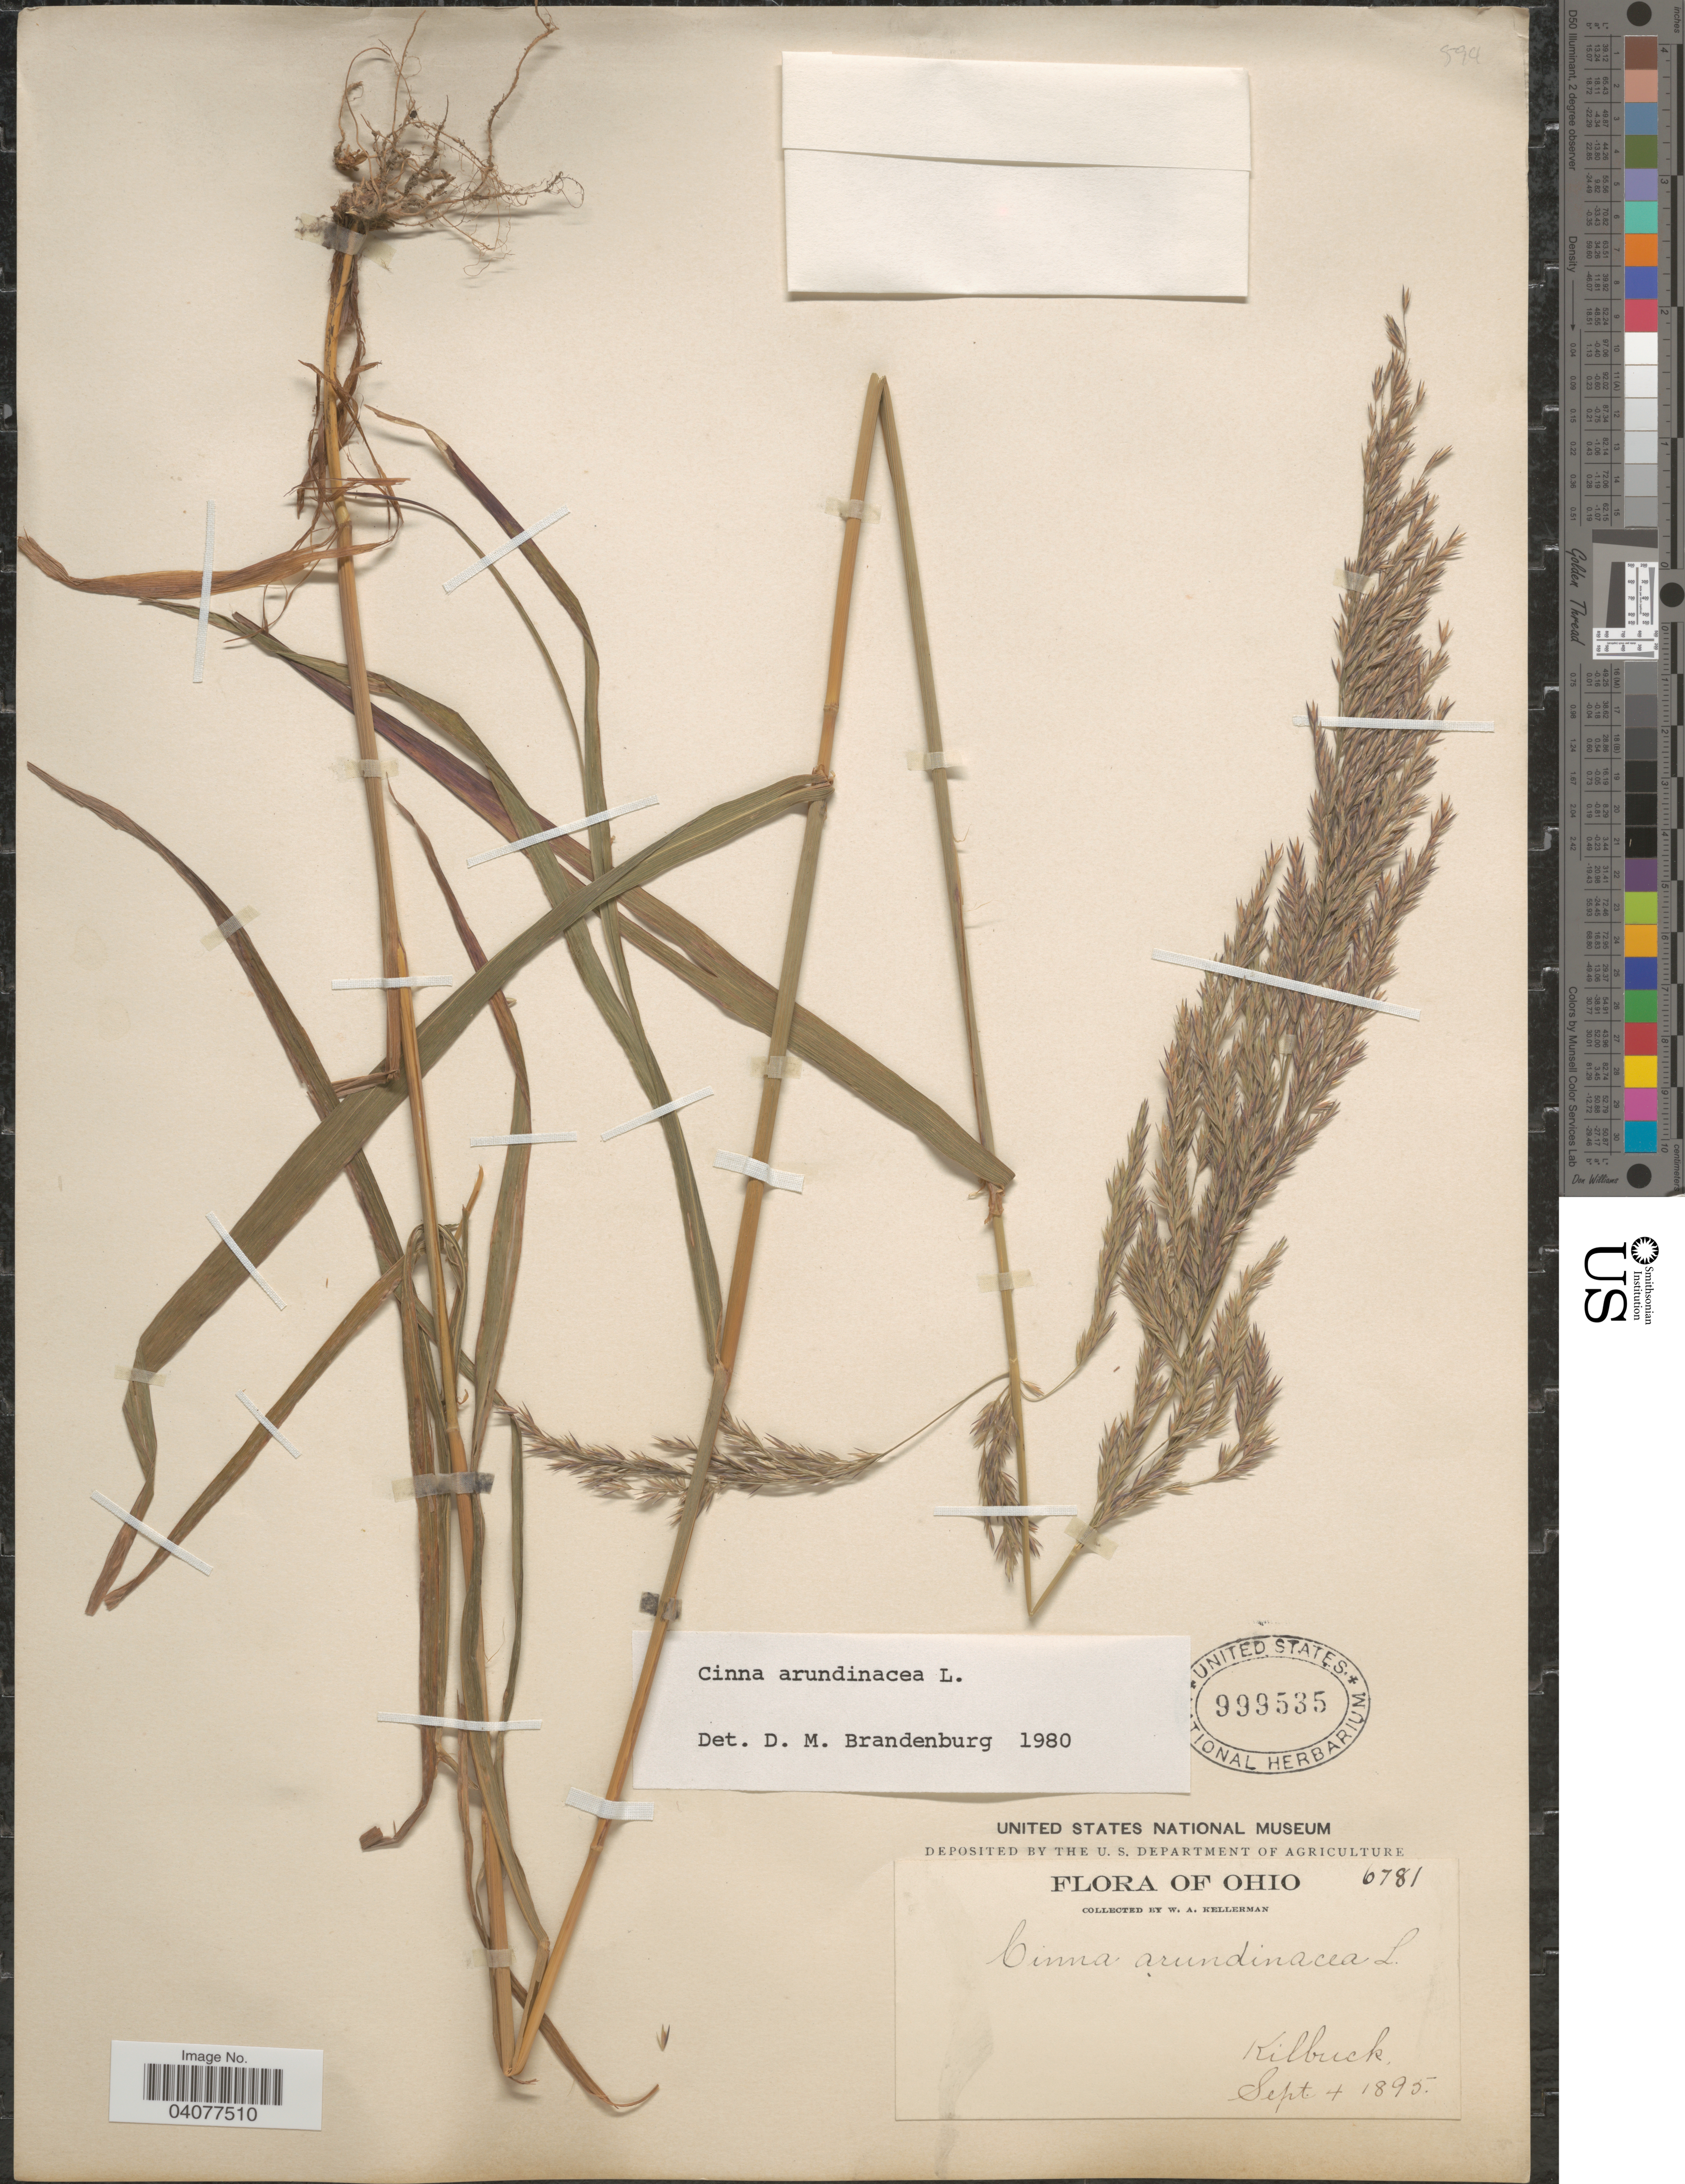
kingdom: Plantae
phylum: Tracheophyta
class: Liliopsida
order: Poales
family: Poaceae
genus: Cinna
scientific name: Cinna arundinacea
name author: L.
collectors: W. Kellerman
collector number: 6781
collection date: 1895-09-04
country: United States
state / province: Ohio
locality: Kilbuck.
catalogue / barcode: US 999535